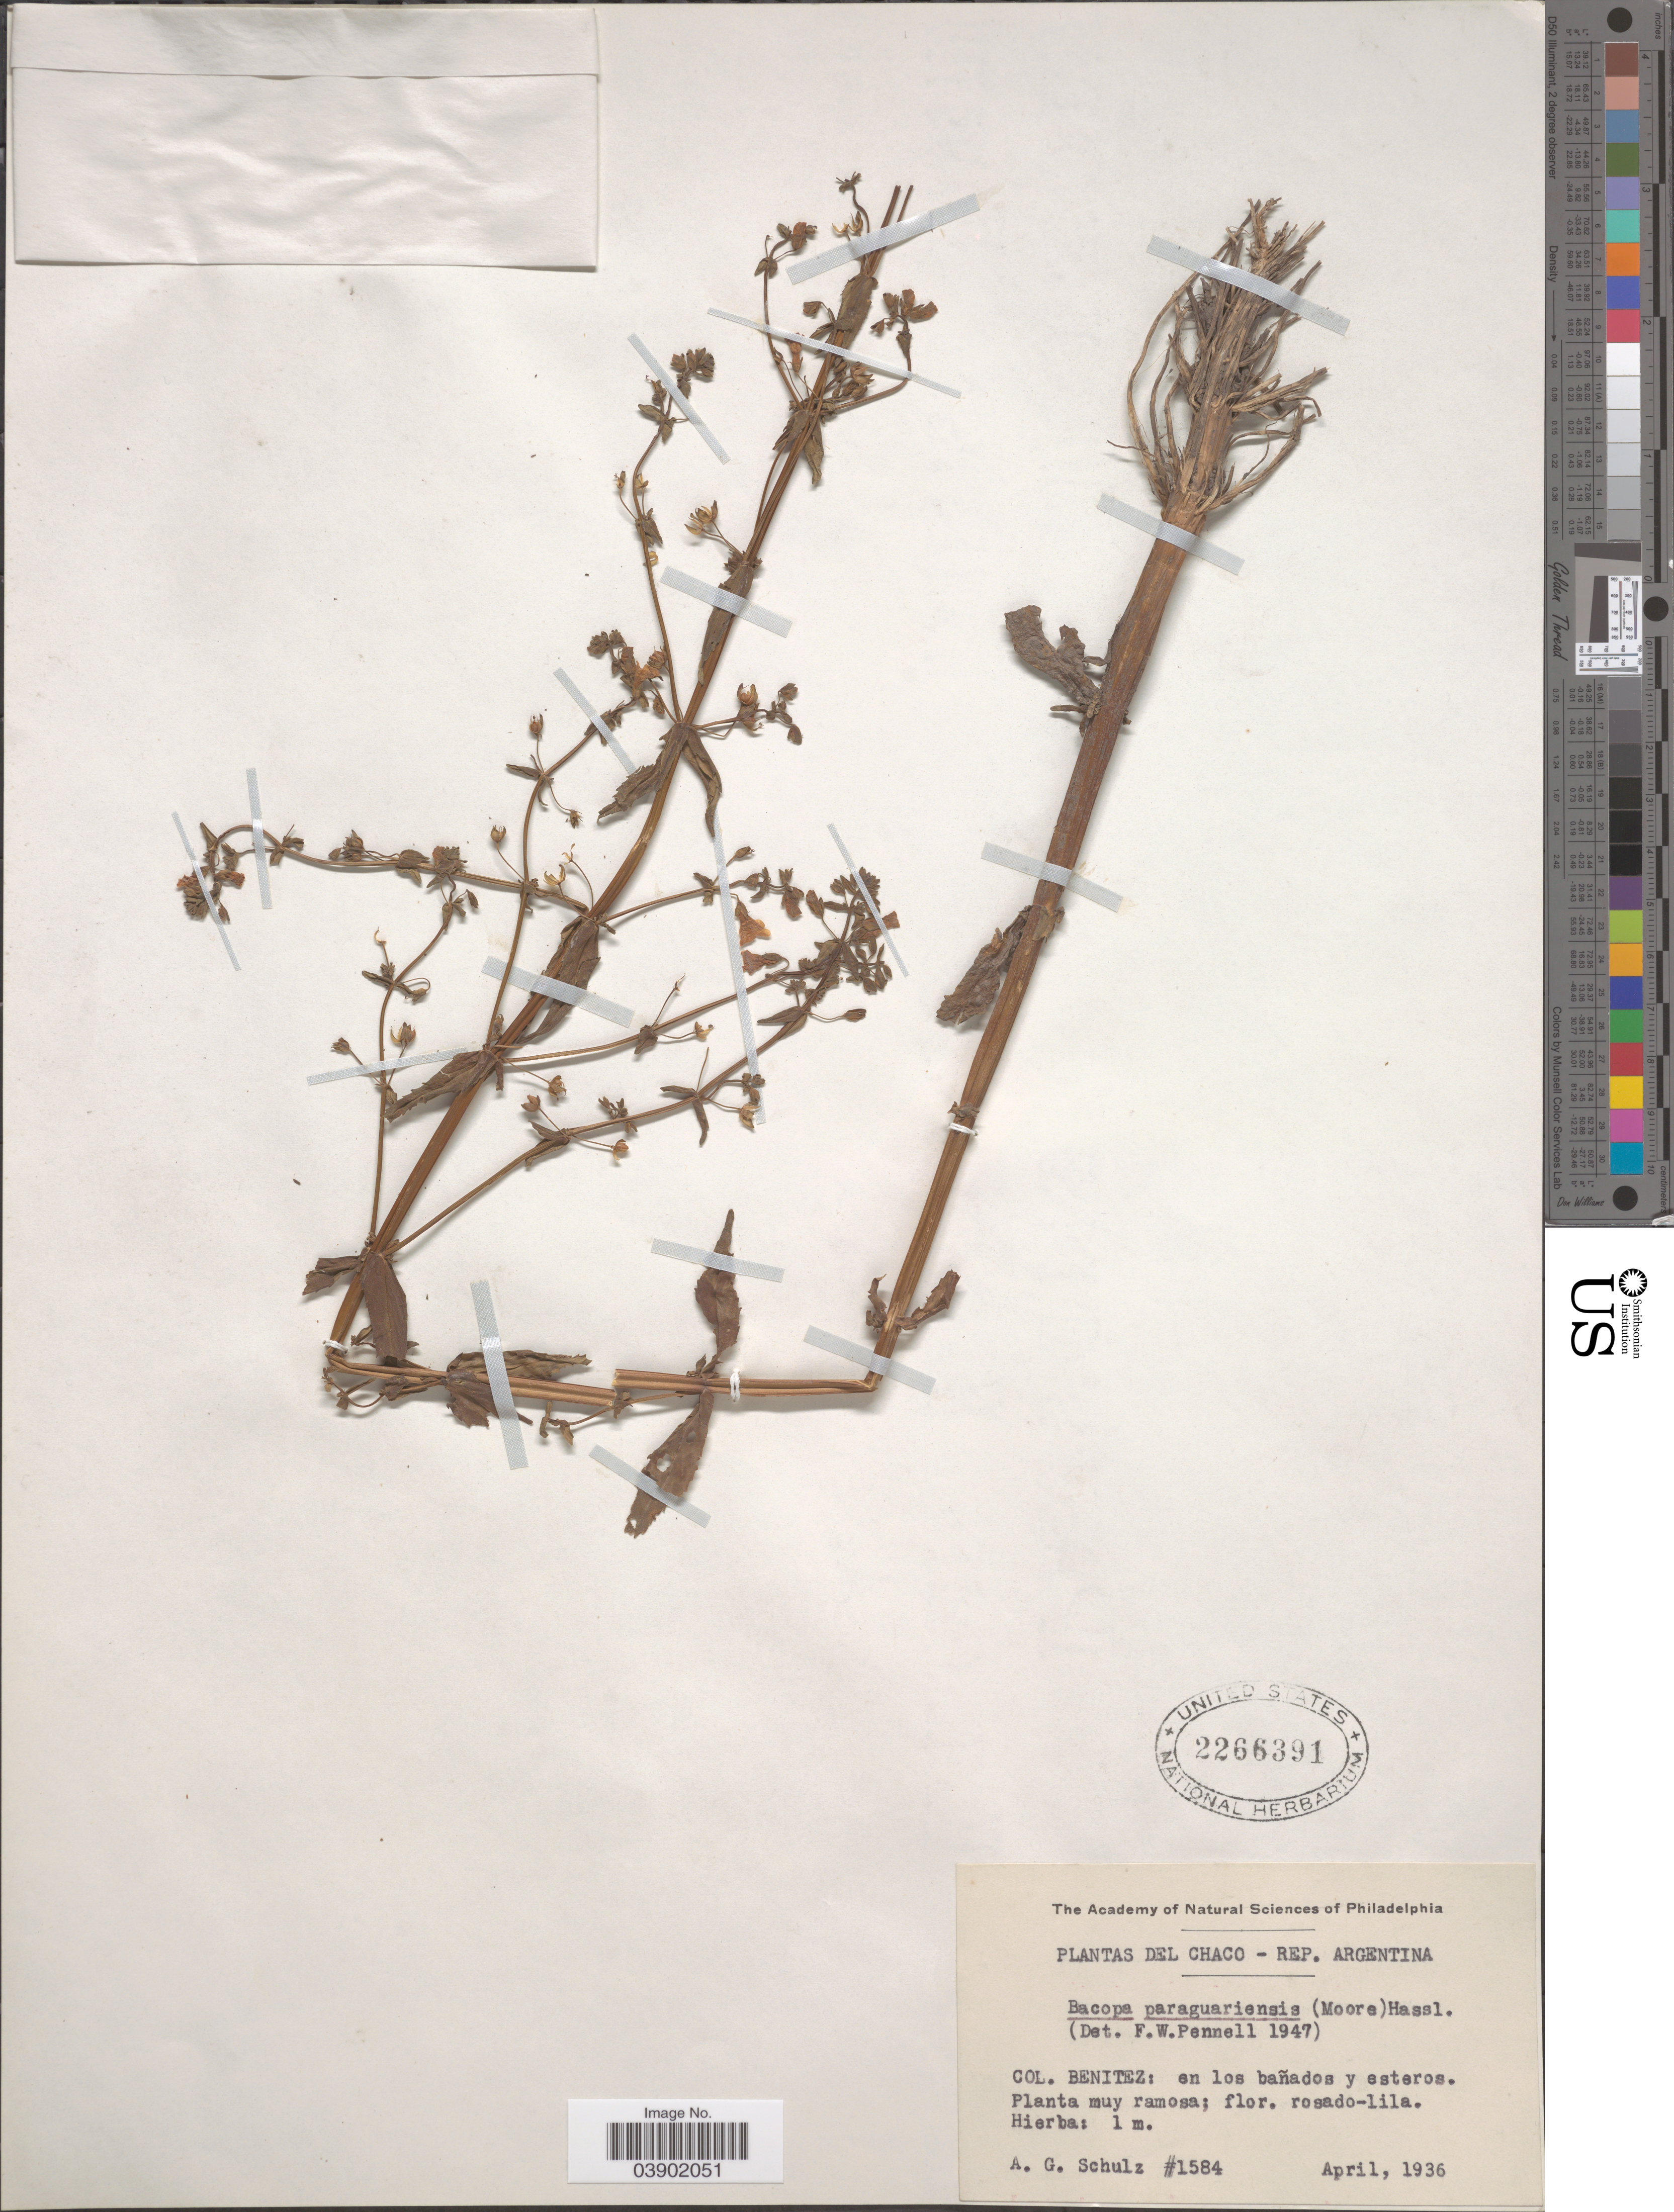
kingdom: Plantae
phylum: Tracheophyta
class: Magnoliopsida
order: Lamiales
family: Plantaginaceae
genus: Bacopa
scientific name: Bacopa paraguariensis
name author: (S. Moore) Hassl.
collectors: A. G. Schulz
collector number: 1584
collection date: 1936-04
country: Argentina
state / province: Chaco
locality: Rep. Argentina. Benitez: en los bañados y esteros.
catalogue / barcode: US 2266391